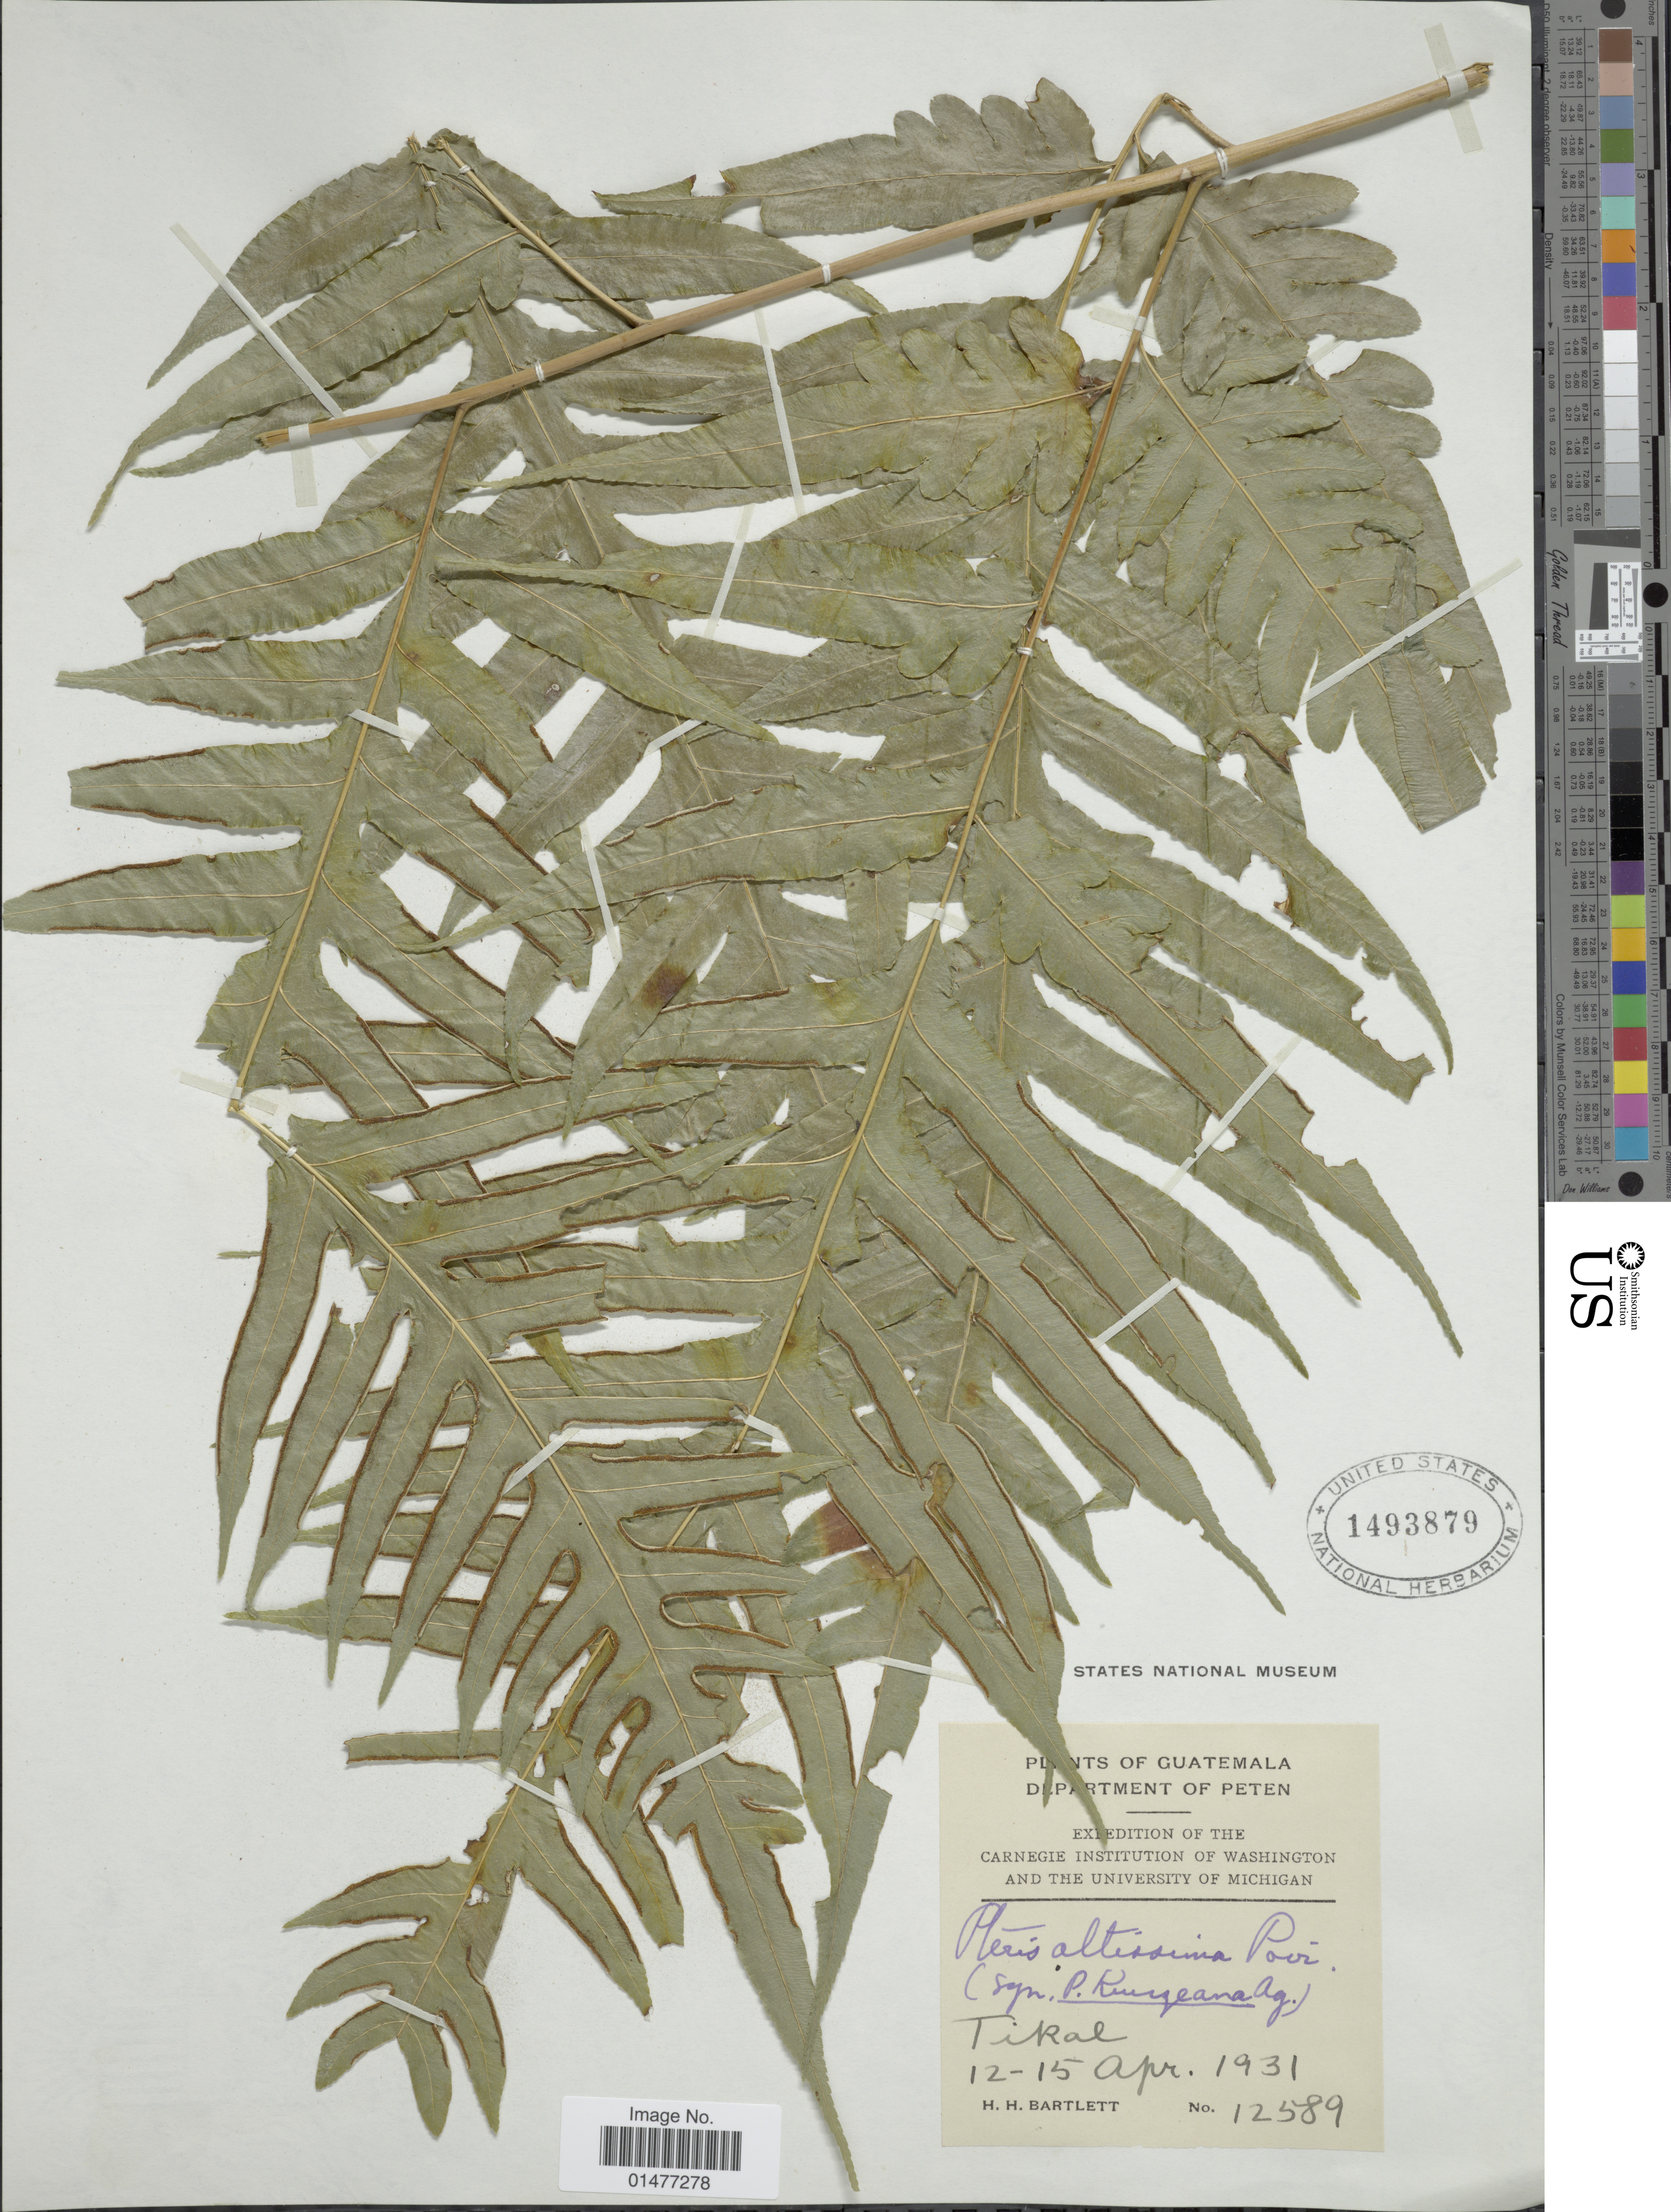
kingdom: Plantae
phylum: Tracheophyta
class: Polypodiopsida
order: Polypodiales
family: Pteridaceae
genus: Pteris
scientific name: Pteris altissima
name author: Poir.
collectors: H. H. Bartlett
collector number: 12589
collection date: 1931-04-12/1931-04-15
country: Guatemala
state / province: El Petén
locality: Plants of Guatemala, Department of Peten, Tiral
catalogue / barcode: US 1493879